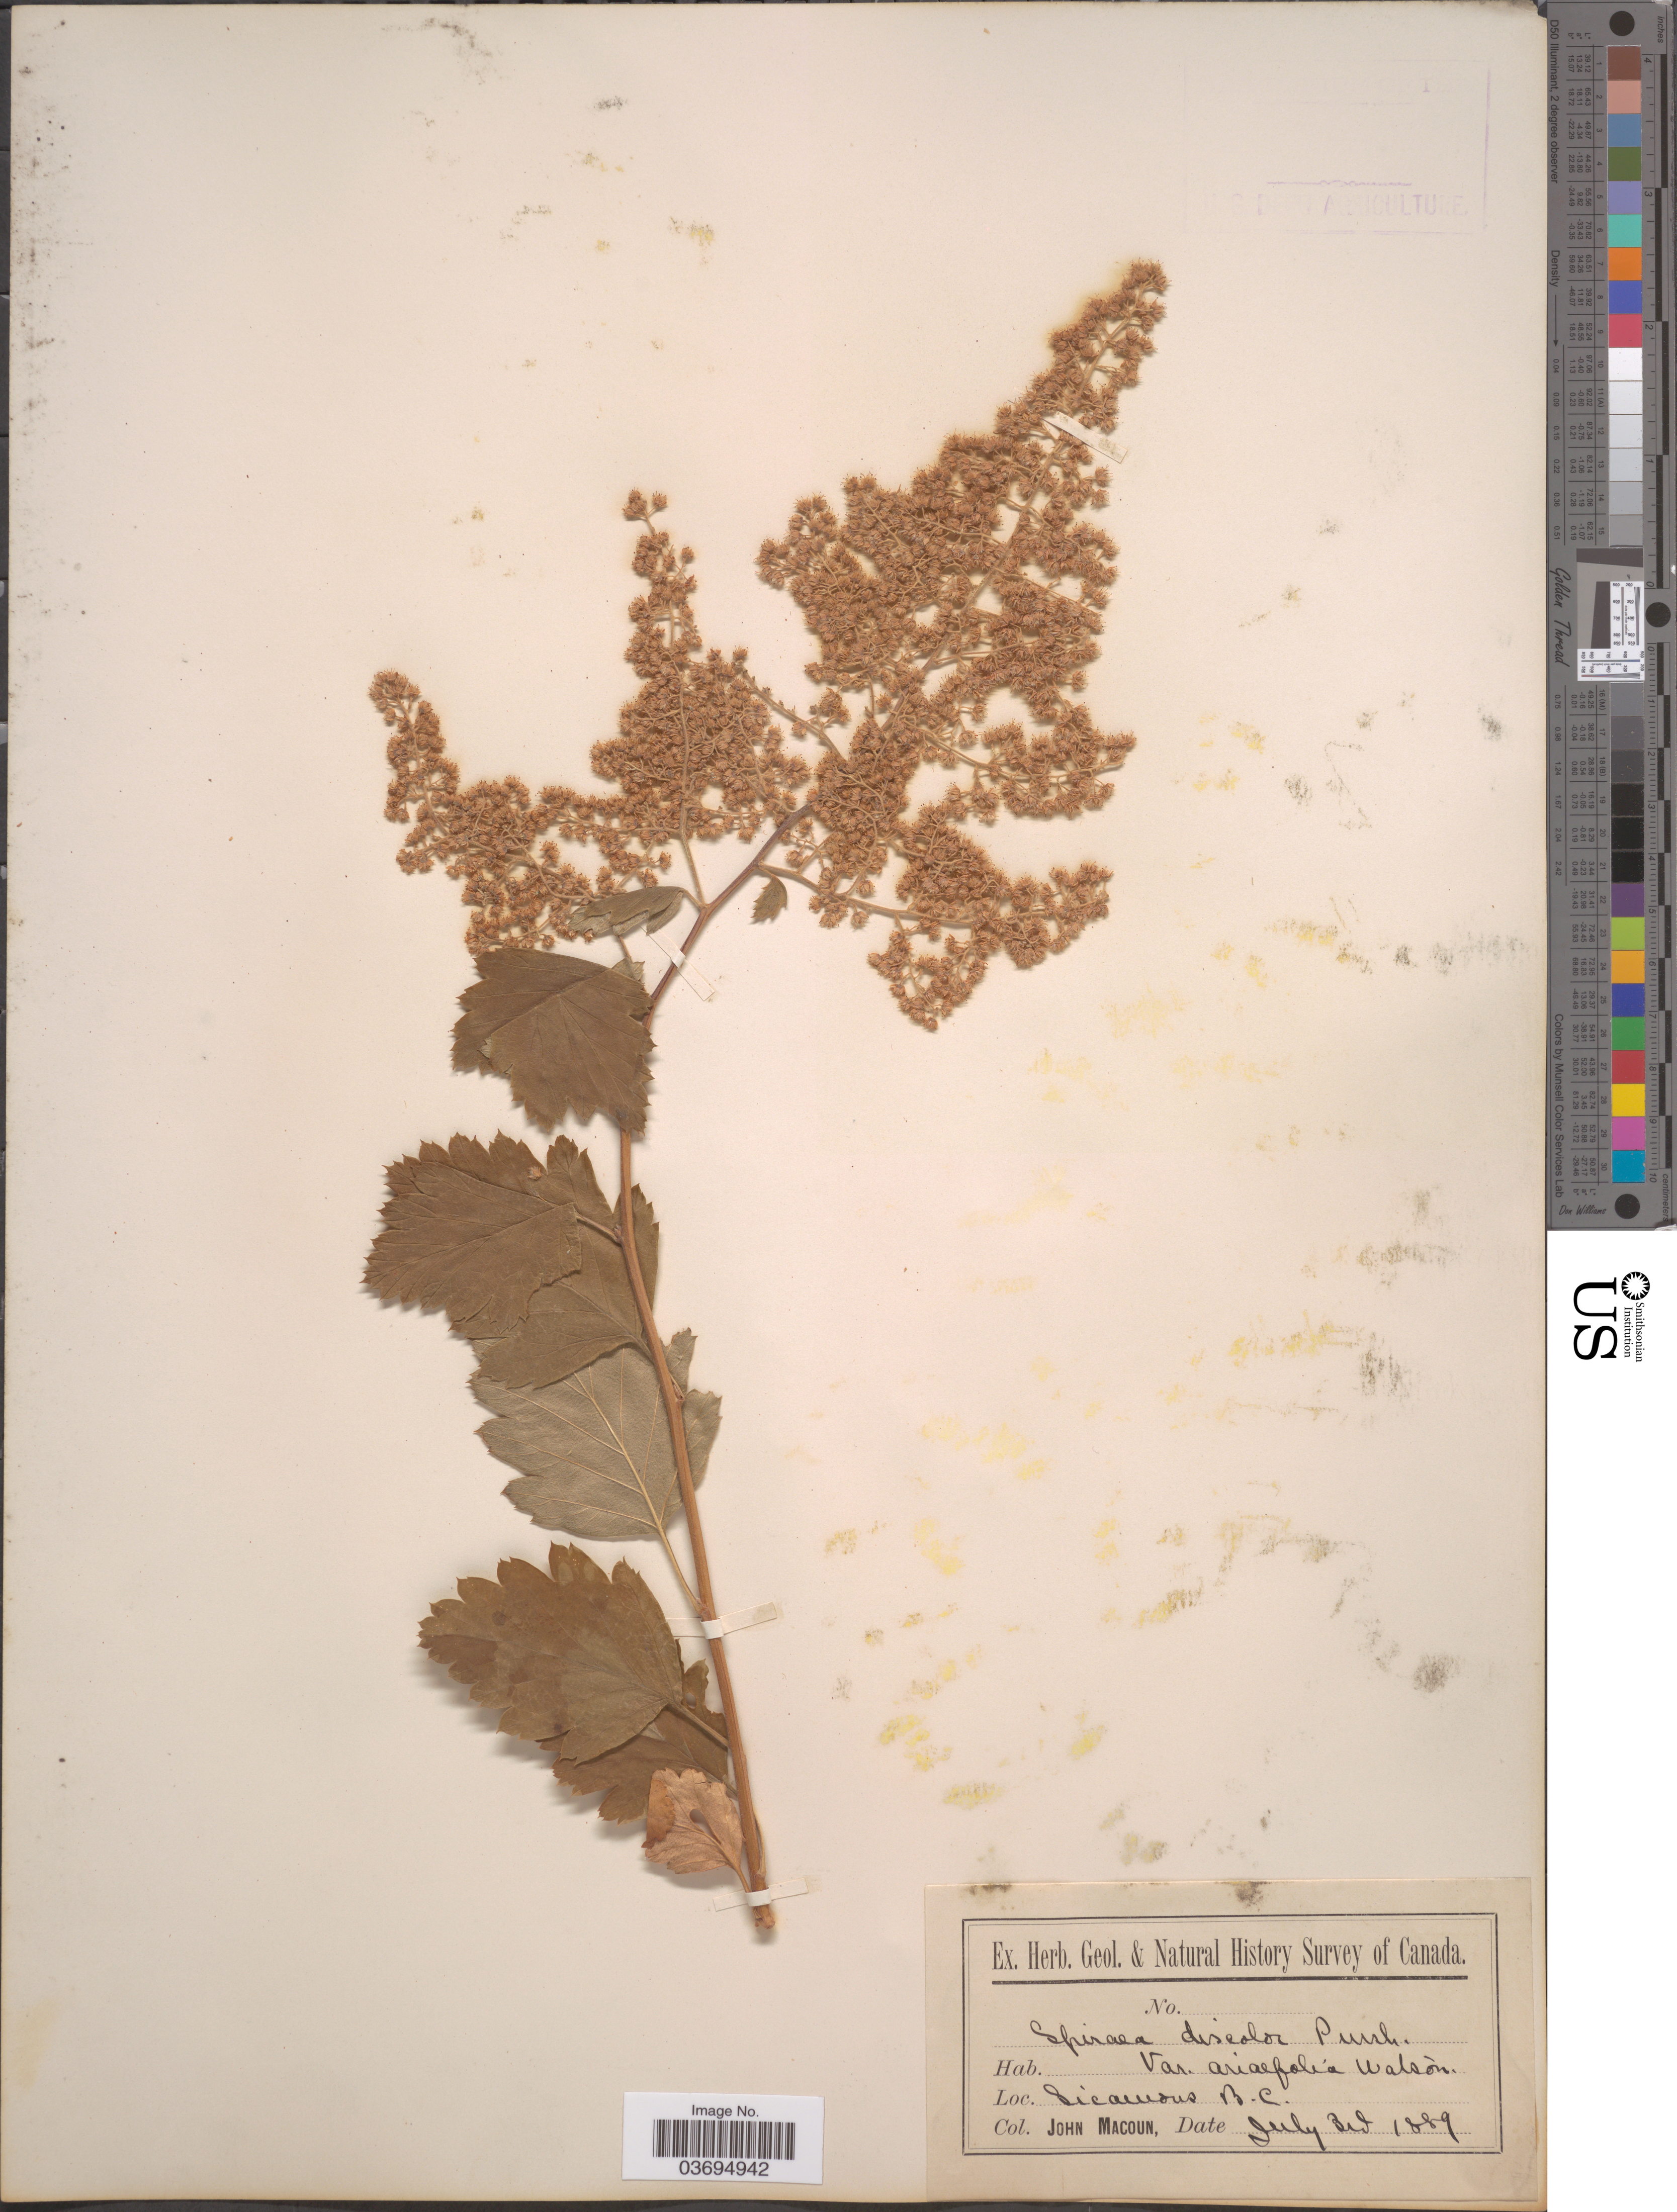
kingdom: Plantae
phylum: Tracheophyta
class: Magnoliopsida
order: Rosales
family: Rosaceae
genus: Holodiscus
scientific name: Holodiscus discolor var. discolor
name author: (Pursh) Maxim.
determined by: Strong, Mark T., (BOT), Smithsonian Institution - National Museum of Natural History (UNITED STATES)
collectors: J. Macoun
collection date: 1889-07-03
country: Canada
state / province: British Columbia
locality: Sicamous.